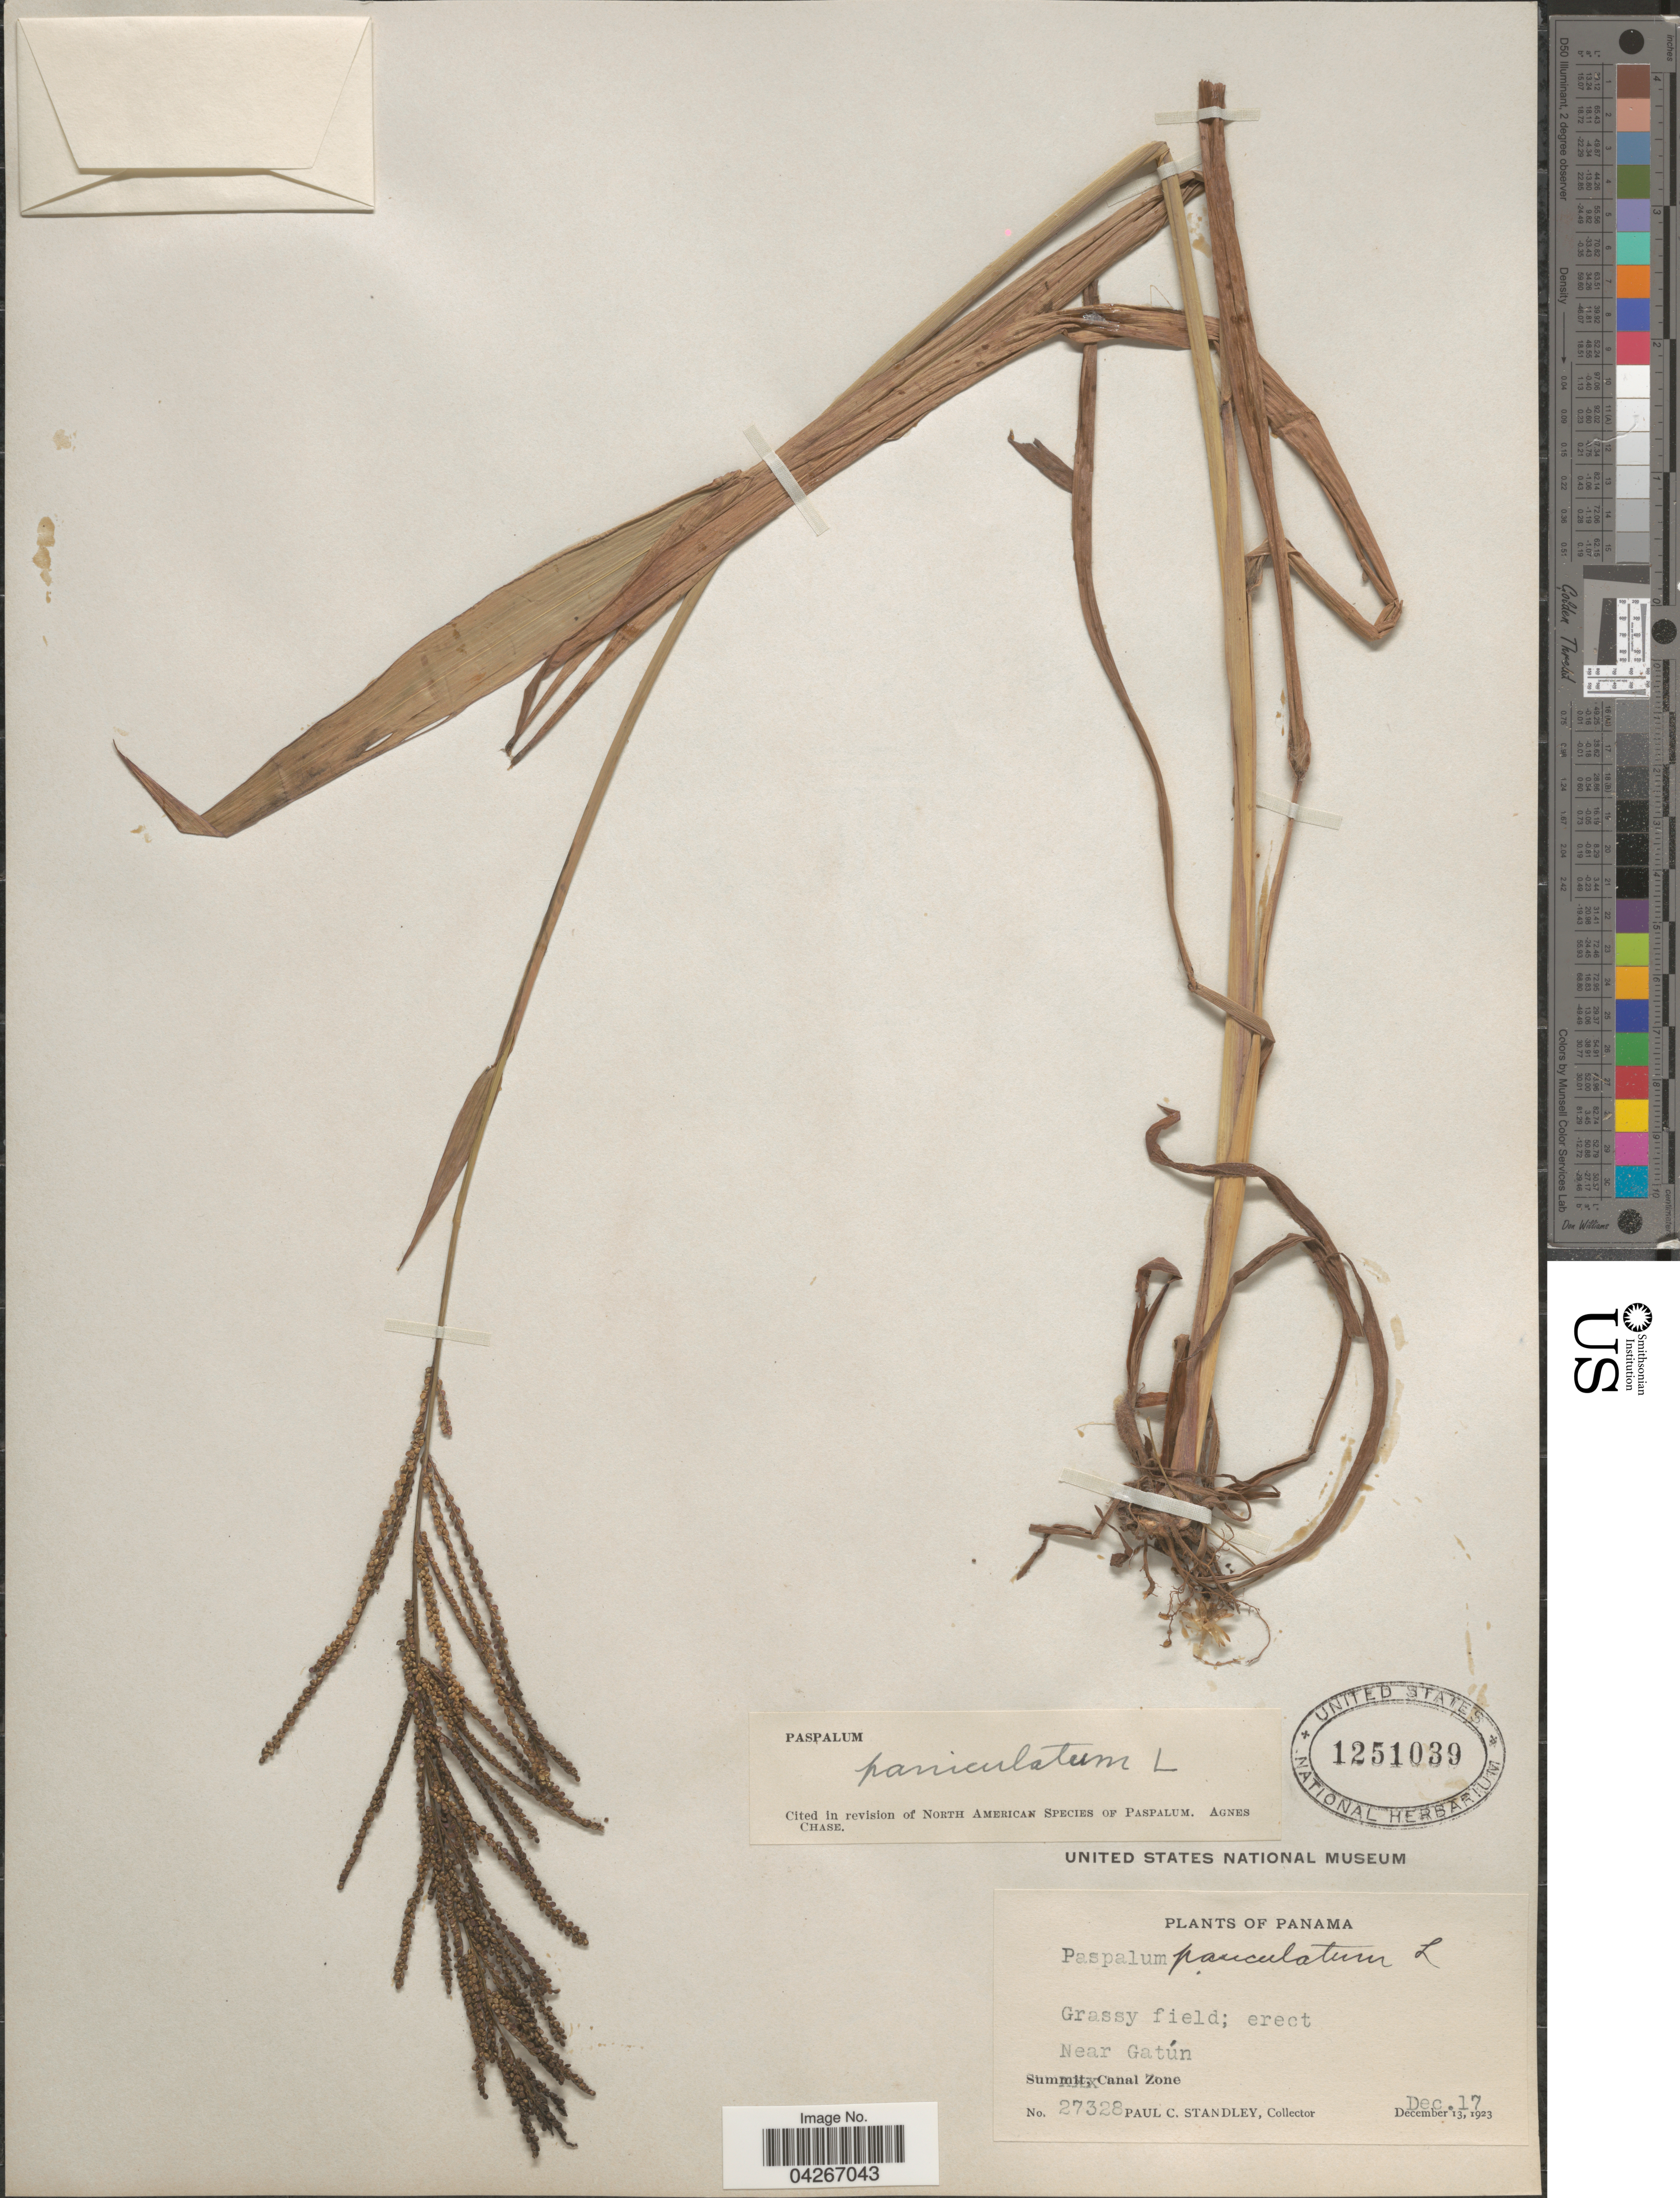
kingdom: Plantae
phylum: Tracheophyta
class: Liliopsida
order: Poales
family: Poaceae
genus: Paspalum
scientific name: Paspalum paniculatum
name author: L.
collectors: P. C. Standley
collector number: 27328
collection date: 1923-12-17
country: Panama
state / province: Colón / Panamá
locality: Near Gatún. Canal Zone.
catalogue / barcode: US 1251039